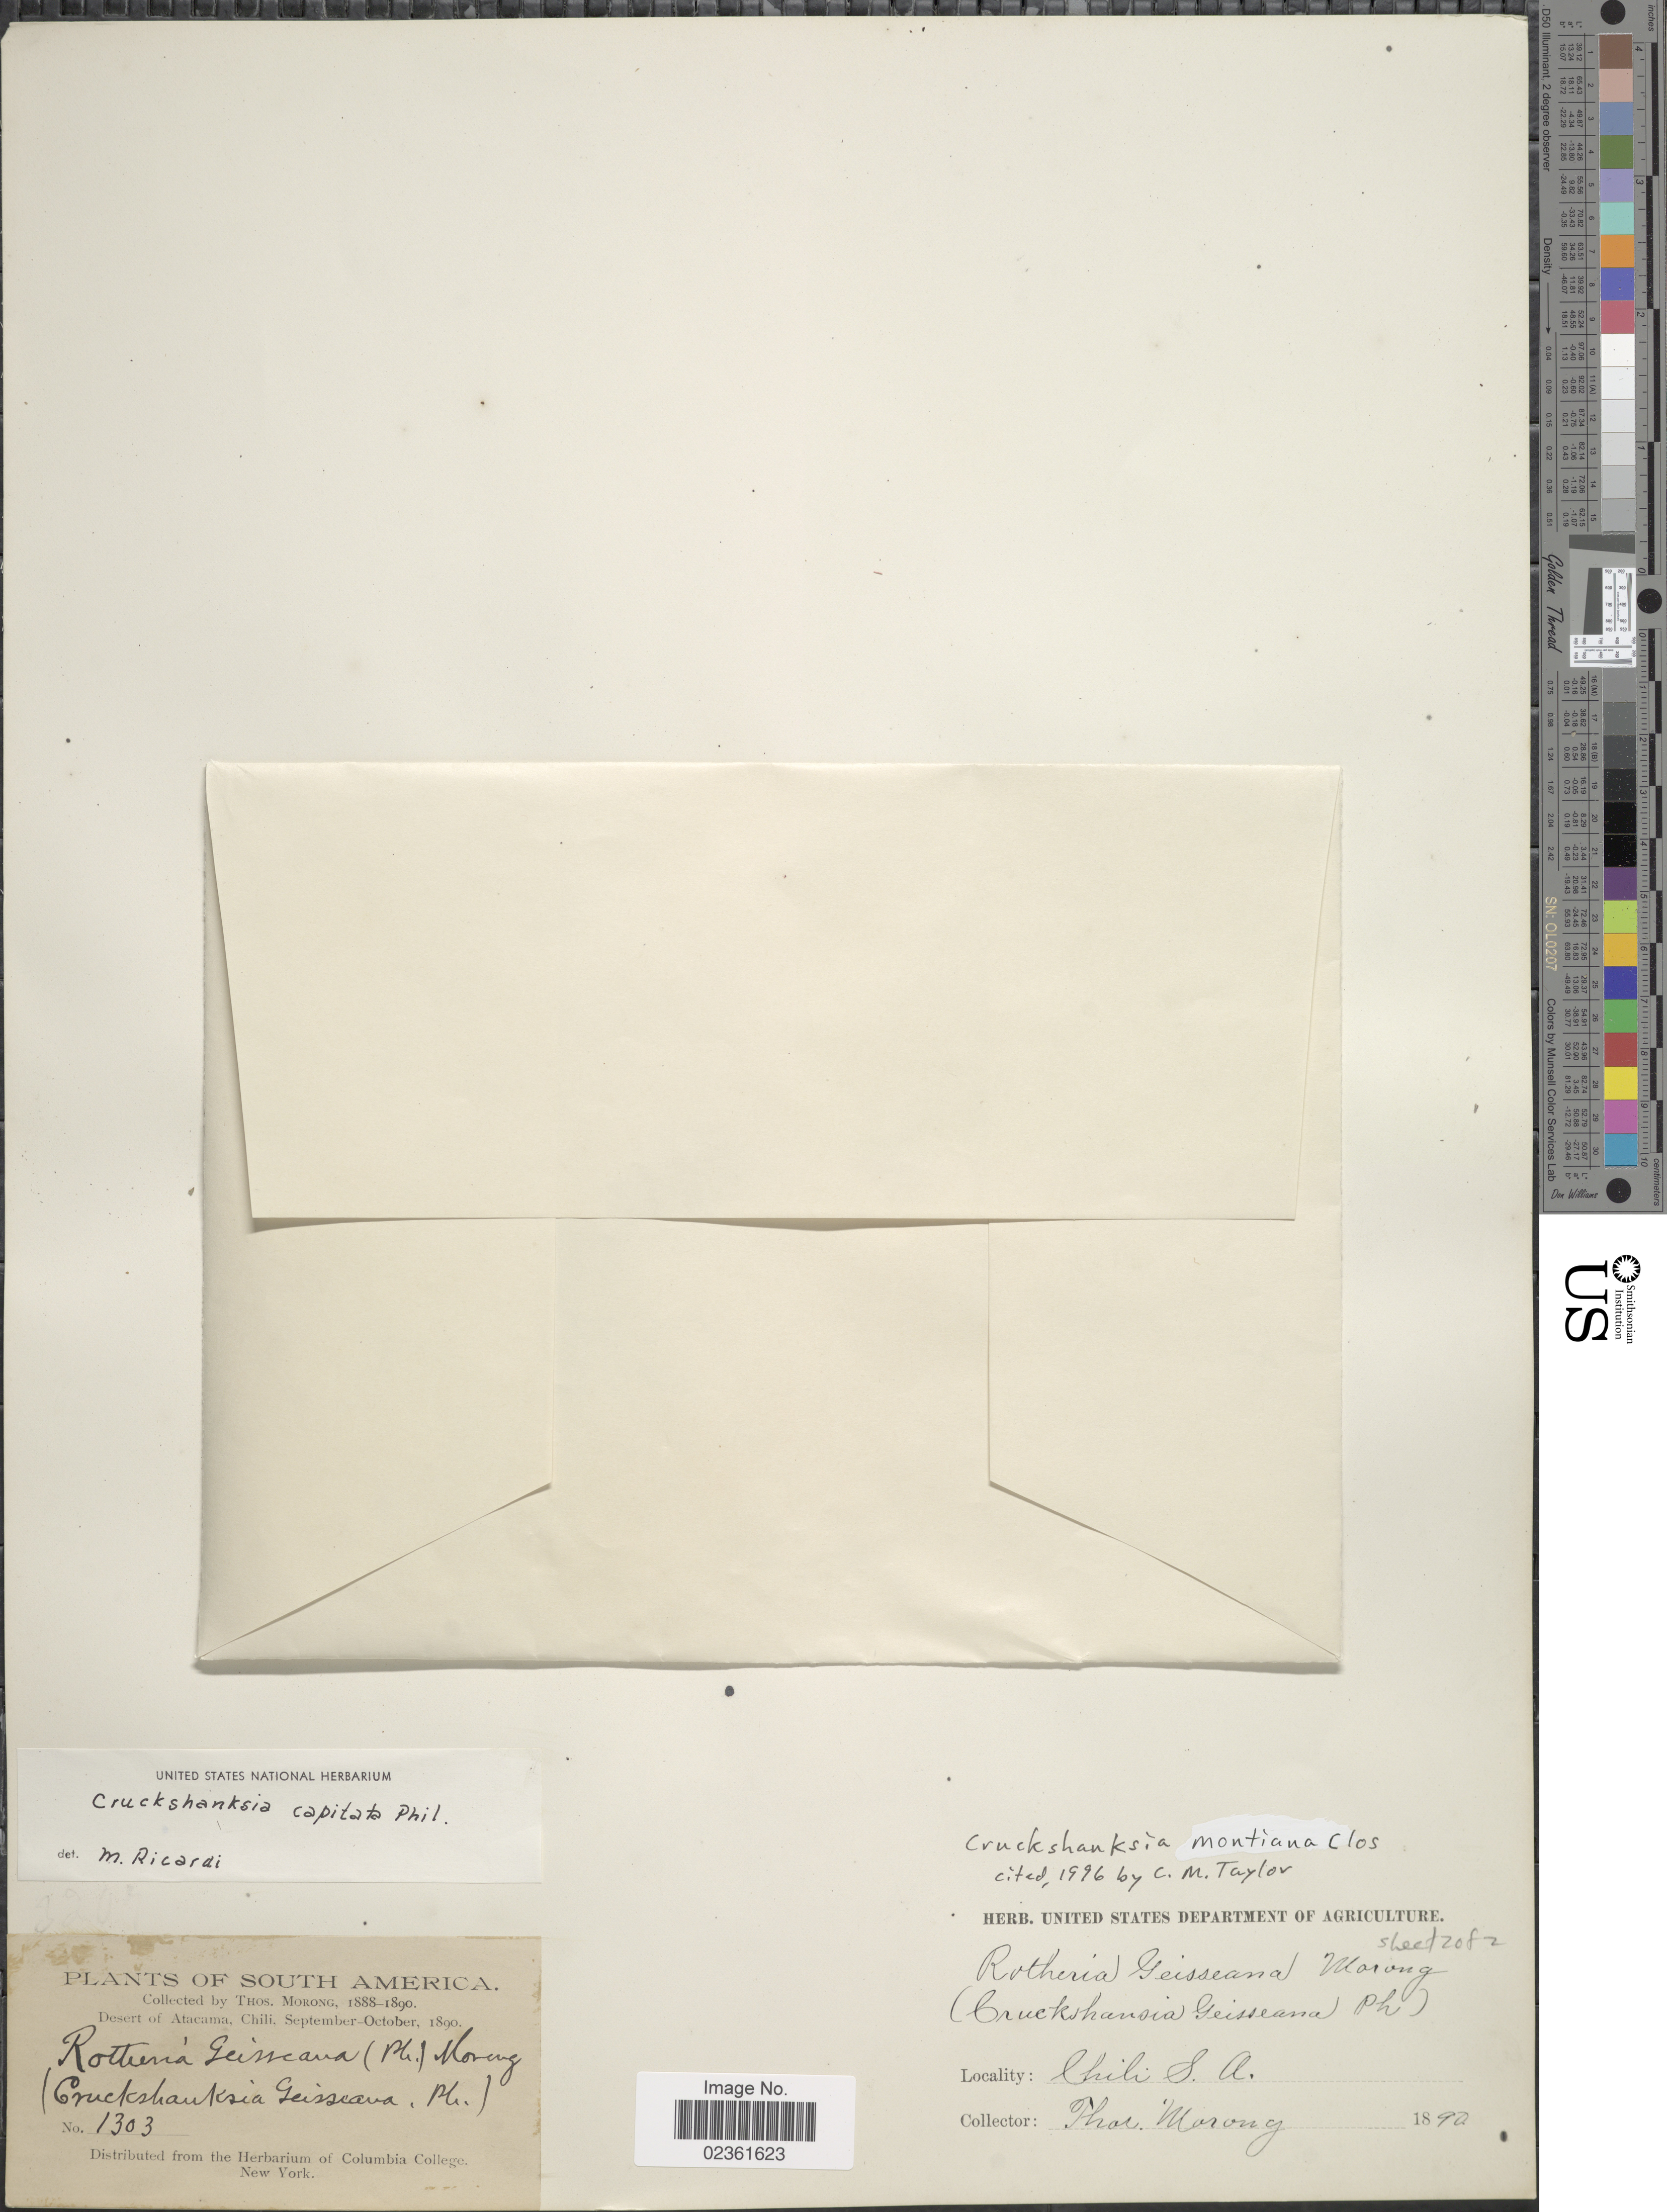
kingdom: Plantae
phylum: Tracheophyta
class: Magnoliopsida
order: Gentianales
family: Rubiaceae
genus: Cruckshanksia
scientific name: Cruckshanksia montiana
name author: Clos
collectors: ex herb. T. Morong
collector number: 1303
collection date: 1888-09/1890-10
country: Chile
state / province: Atacama (III)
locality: Desert of Atacama.